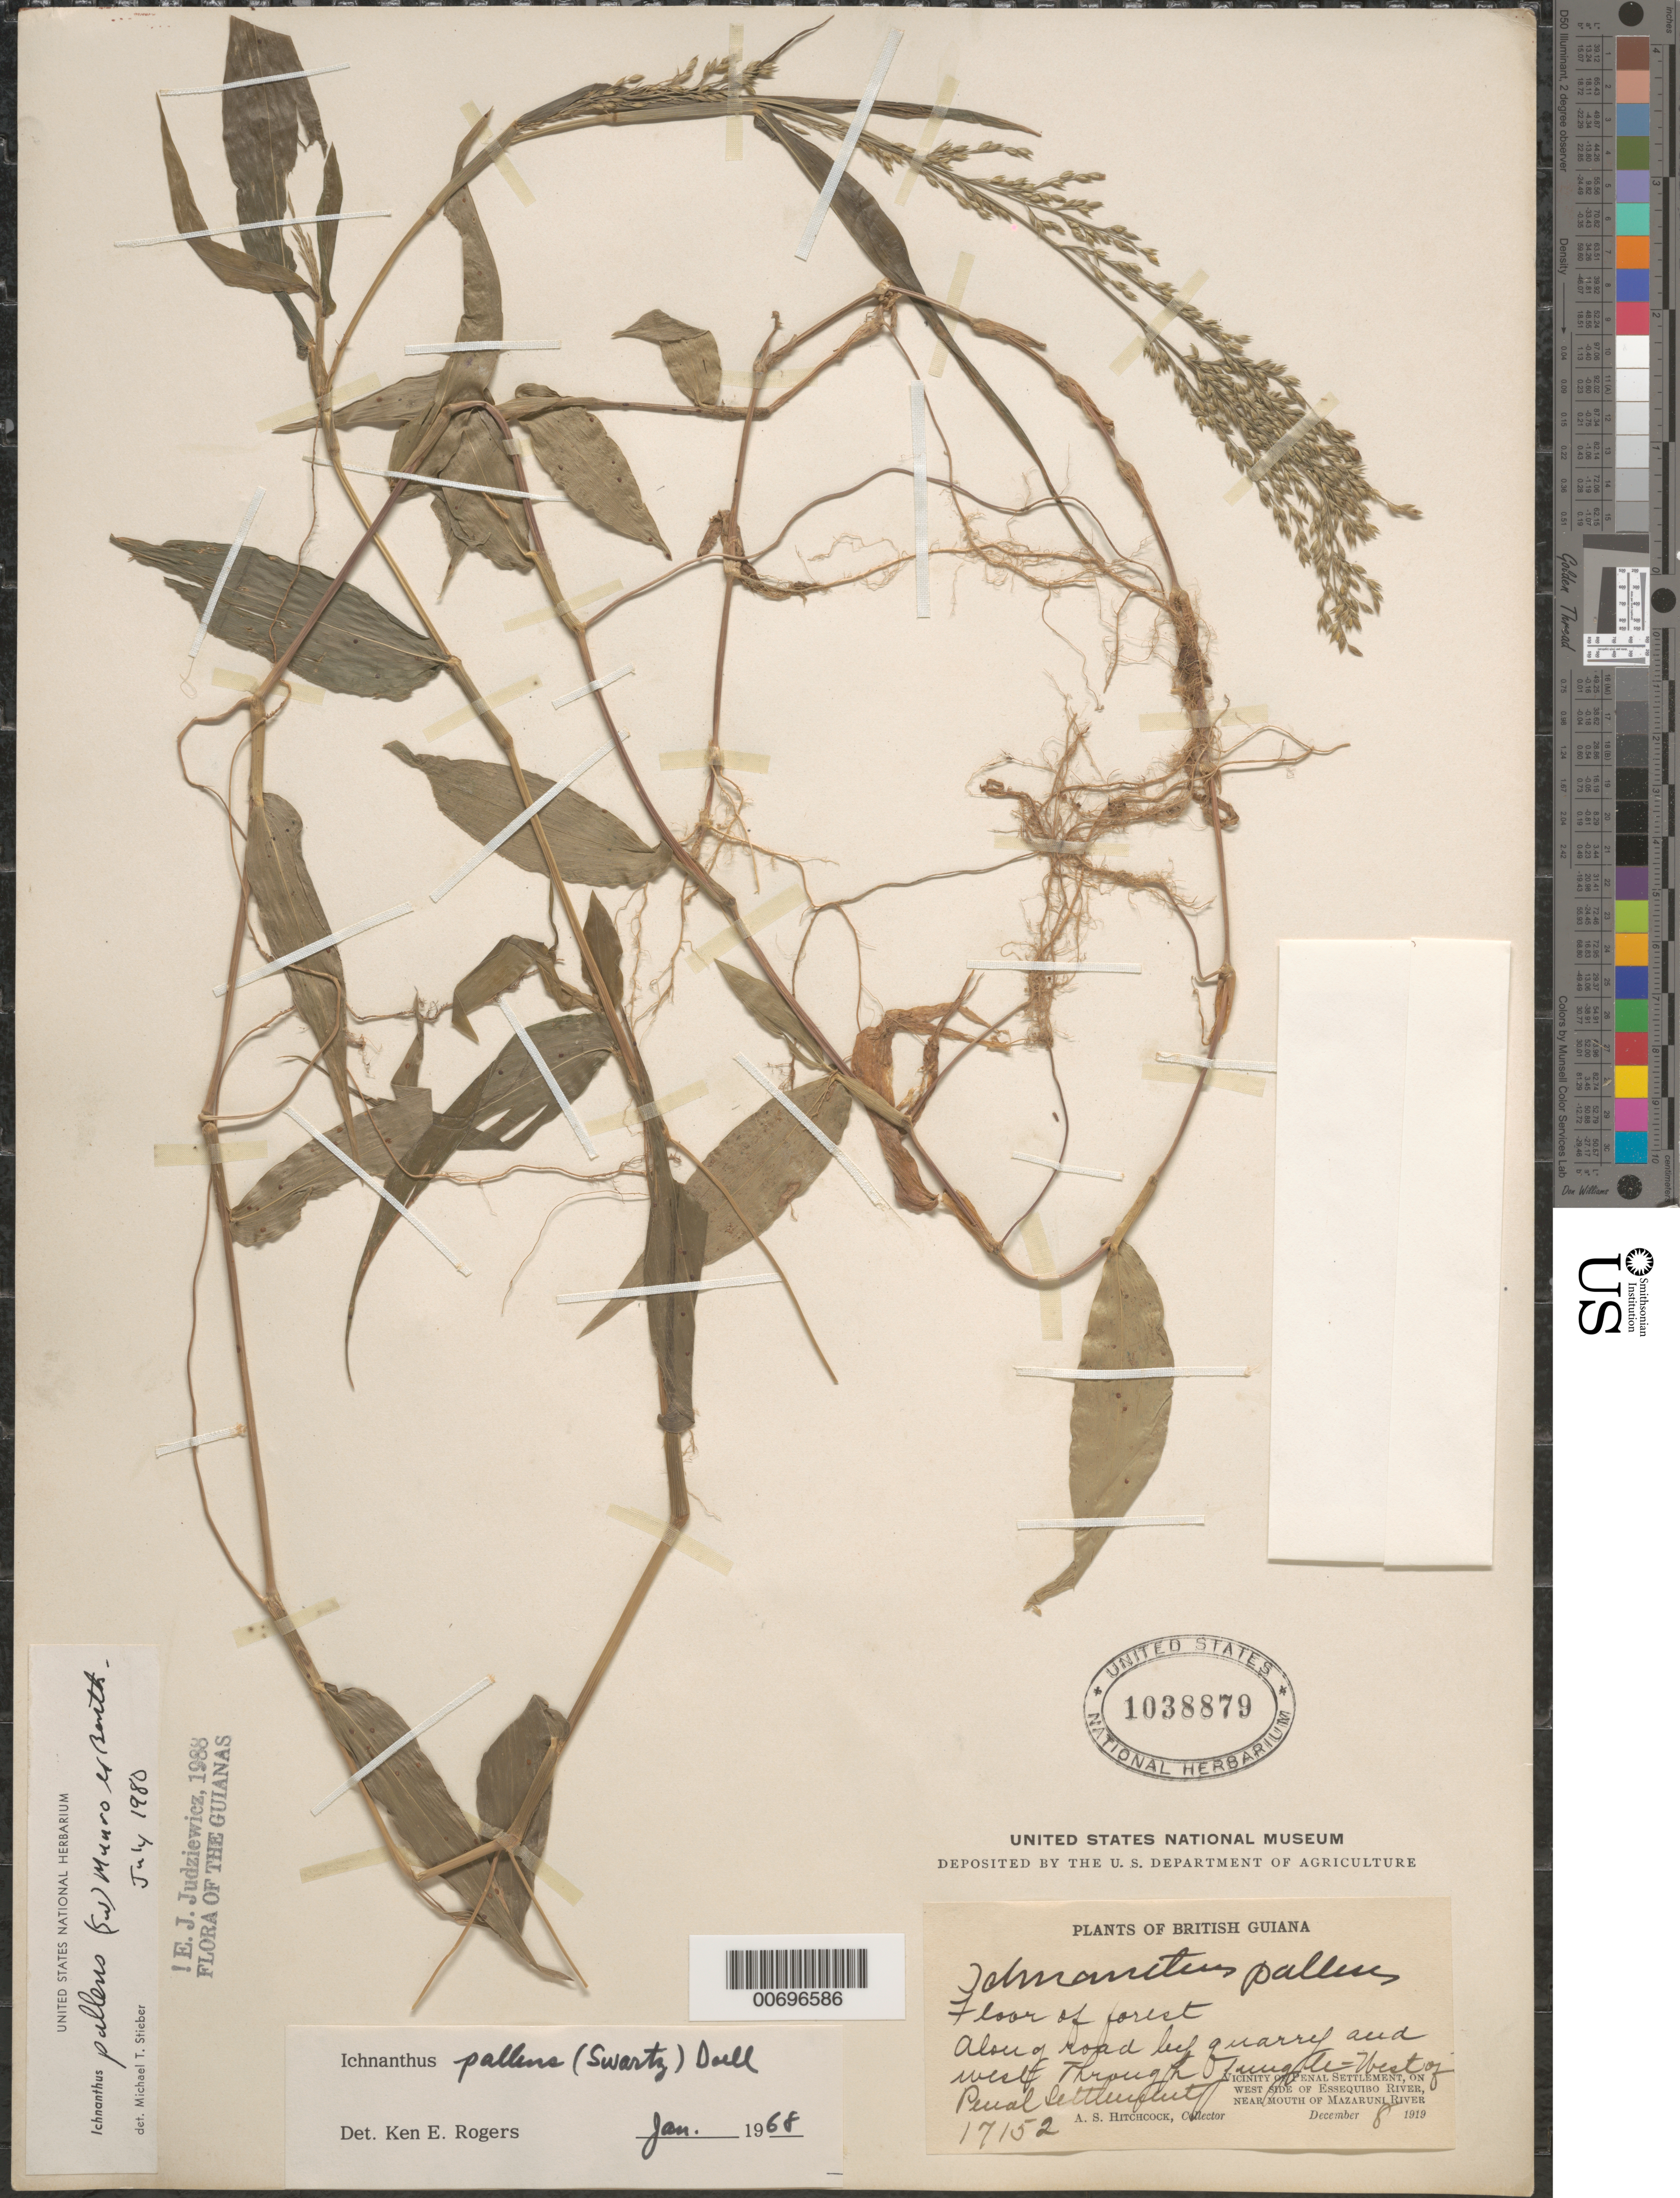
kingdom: Plantae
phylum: Tracheophyta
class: Liliopsida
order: Poales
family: Poaceae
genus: Ichnanthus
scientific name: Ichnanthus pallens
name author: (Sw.) Munro ex Benth.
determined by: Stieber, M. T.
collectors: A. S. Hitchcock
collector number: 17152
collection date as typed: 3-Dec-19 to 9-Dec-19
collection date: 1919-12-03/1919-12-09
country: Guyana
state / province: Cuyuni-Mazaruni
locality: Penal Settlement, on W side of Essequibo River, near mouth of Mazaruni River, W of; by quarry along road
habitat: Jungle on floor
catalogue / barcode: US 1038879